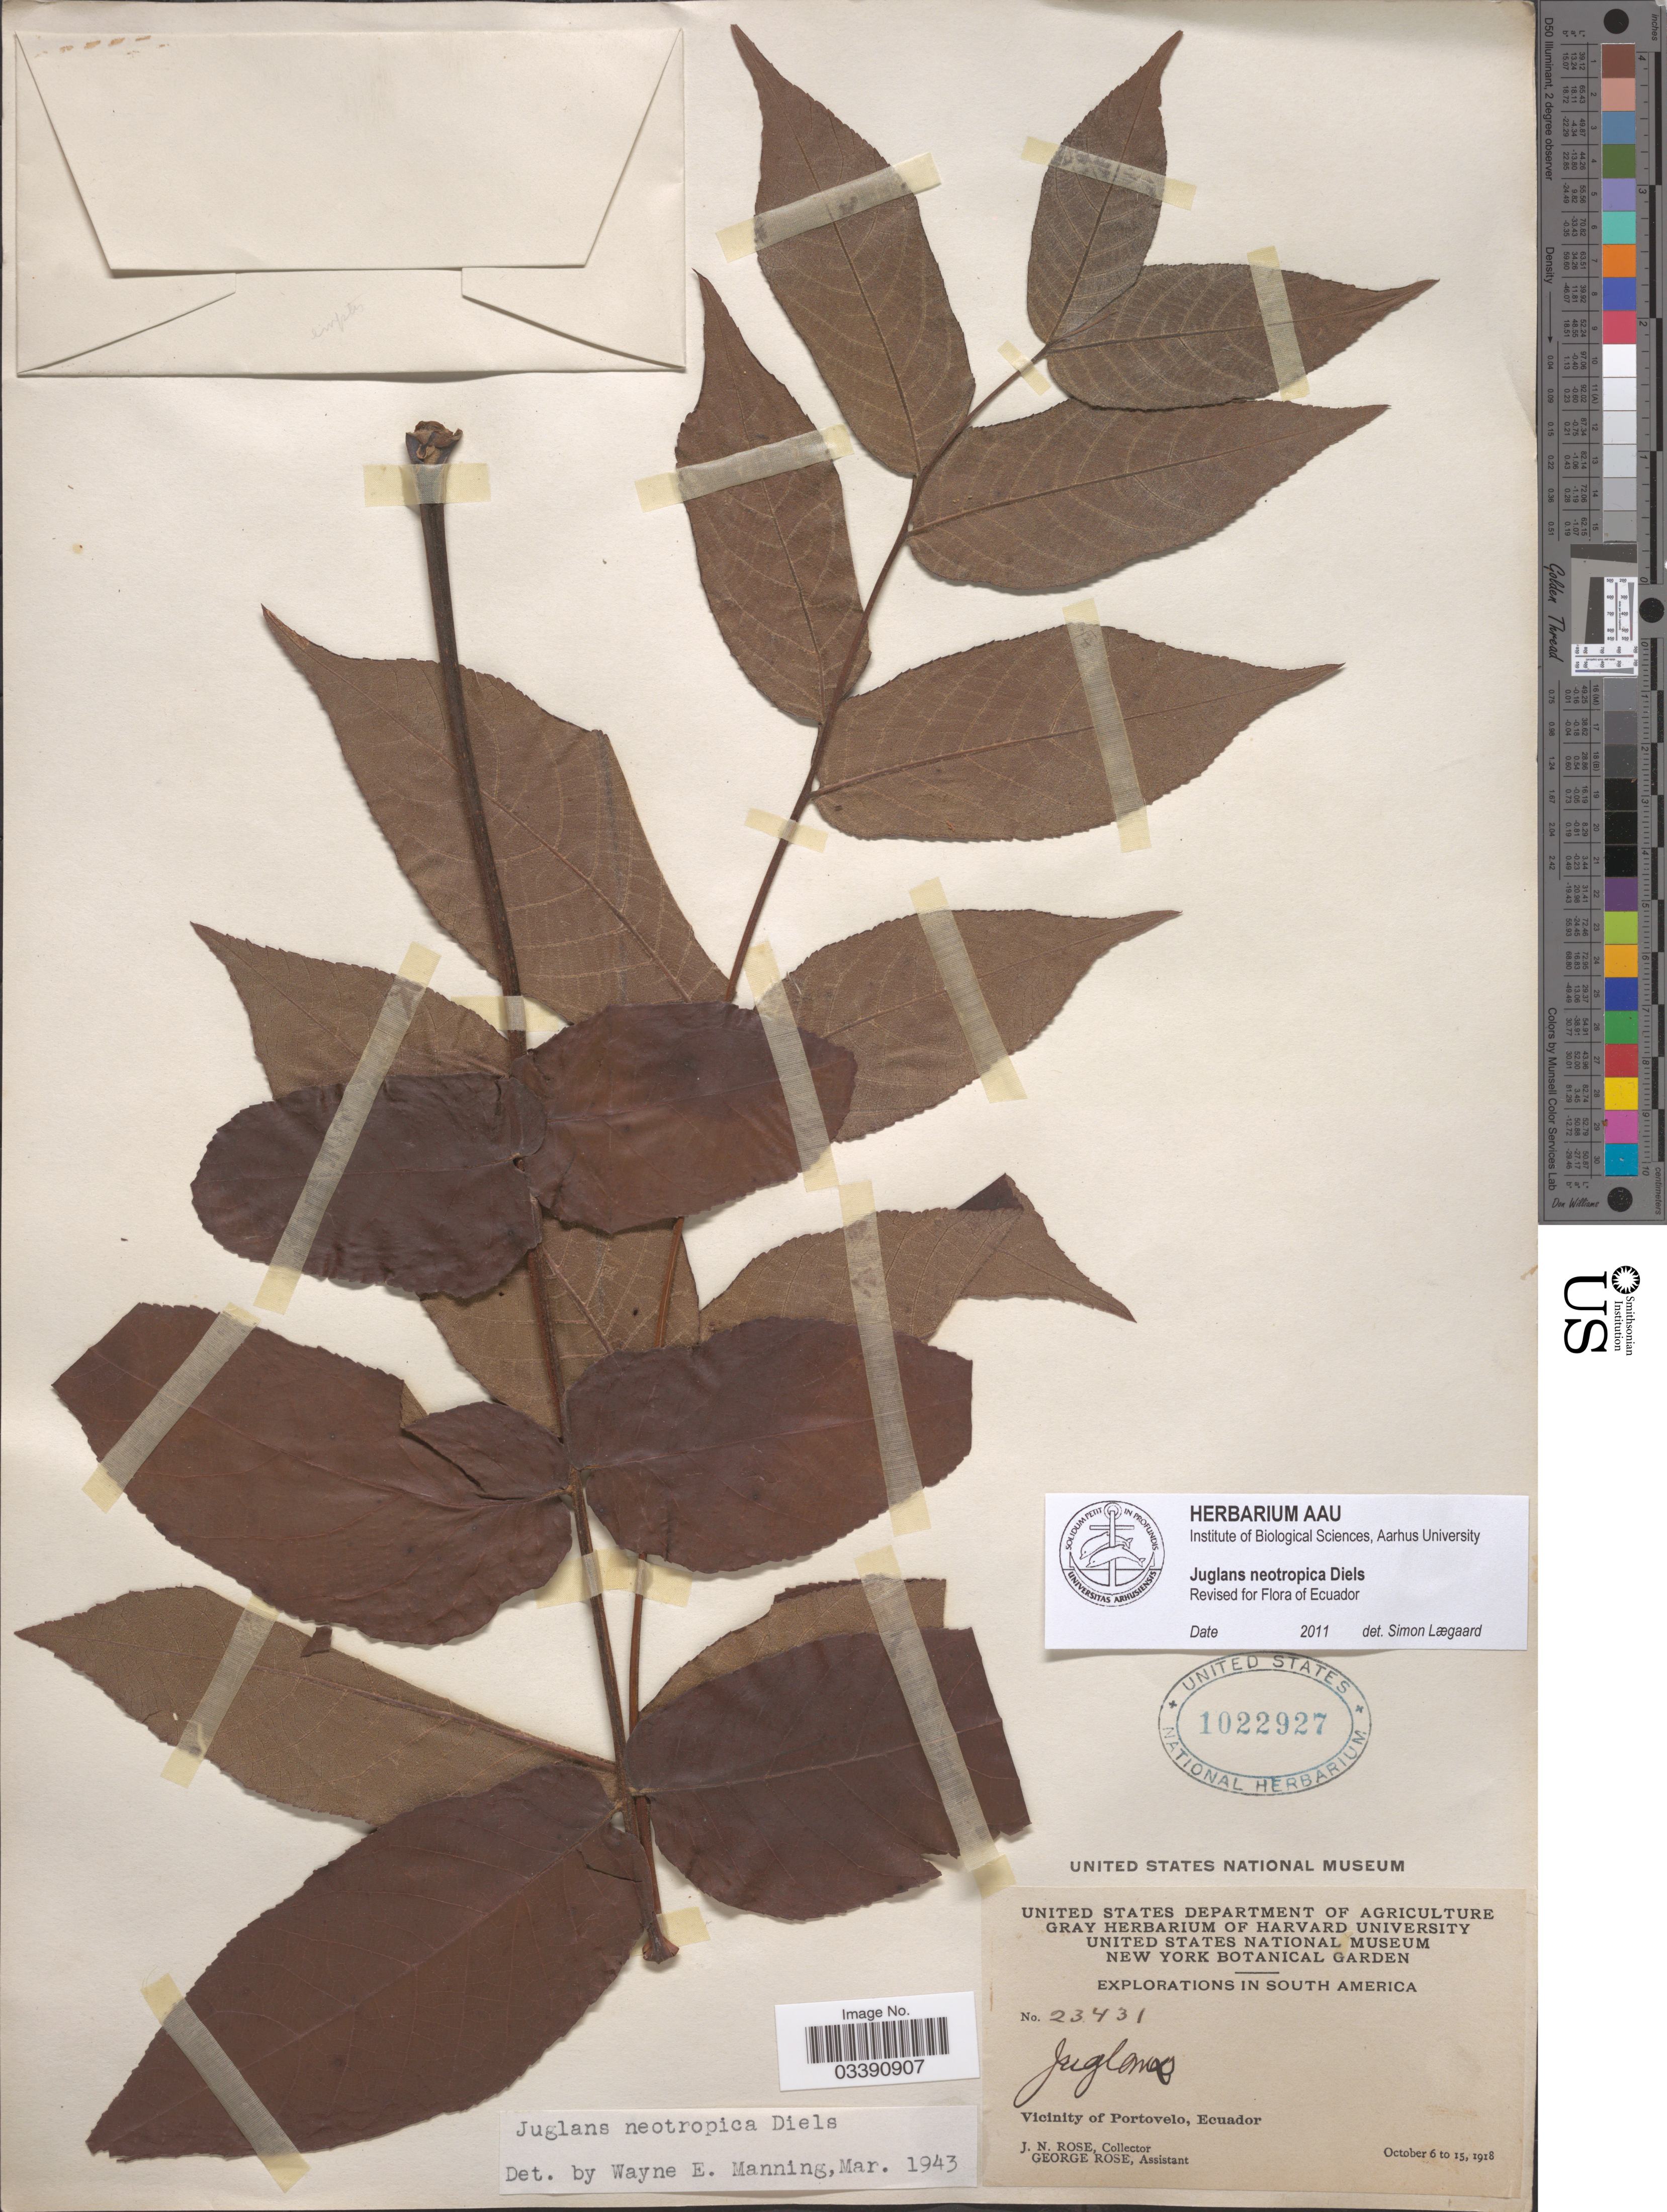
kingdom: Plantae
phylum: Tracheophyta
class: Magnoliopsida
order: Fagales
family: Juglandaceae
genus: Juglans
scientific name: Juglans neotropica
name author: Diels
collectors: J. N. Rose & G. Rose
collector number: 23431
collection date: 1918-10-06/1918-10-15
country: Ecuador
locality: Vicinity of Portovelo.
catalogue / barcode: US 1022927